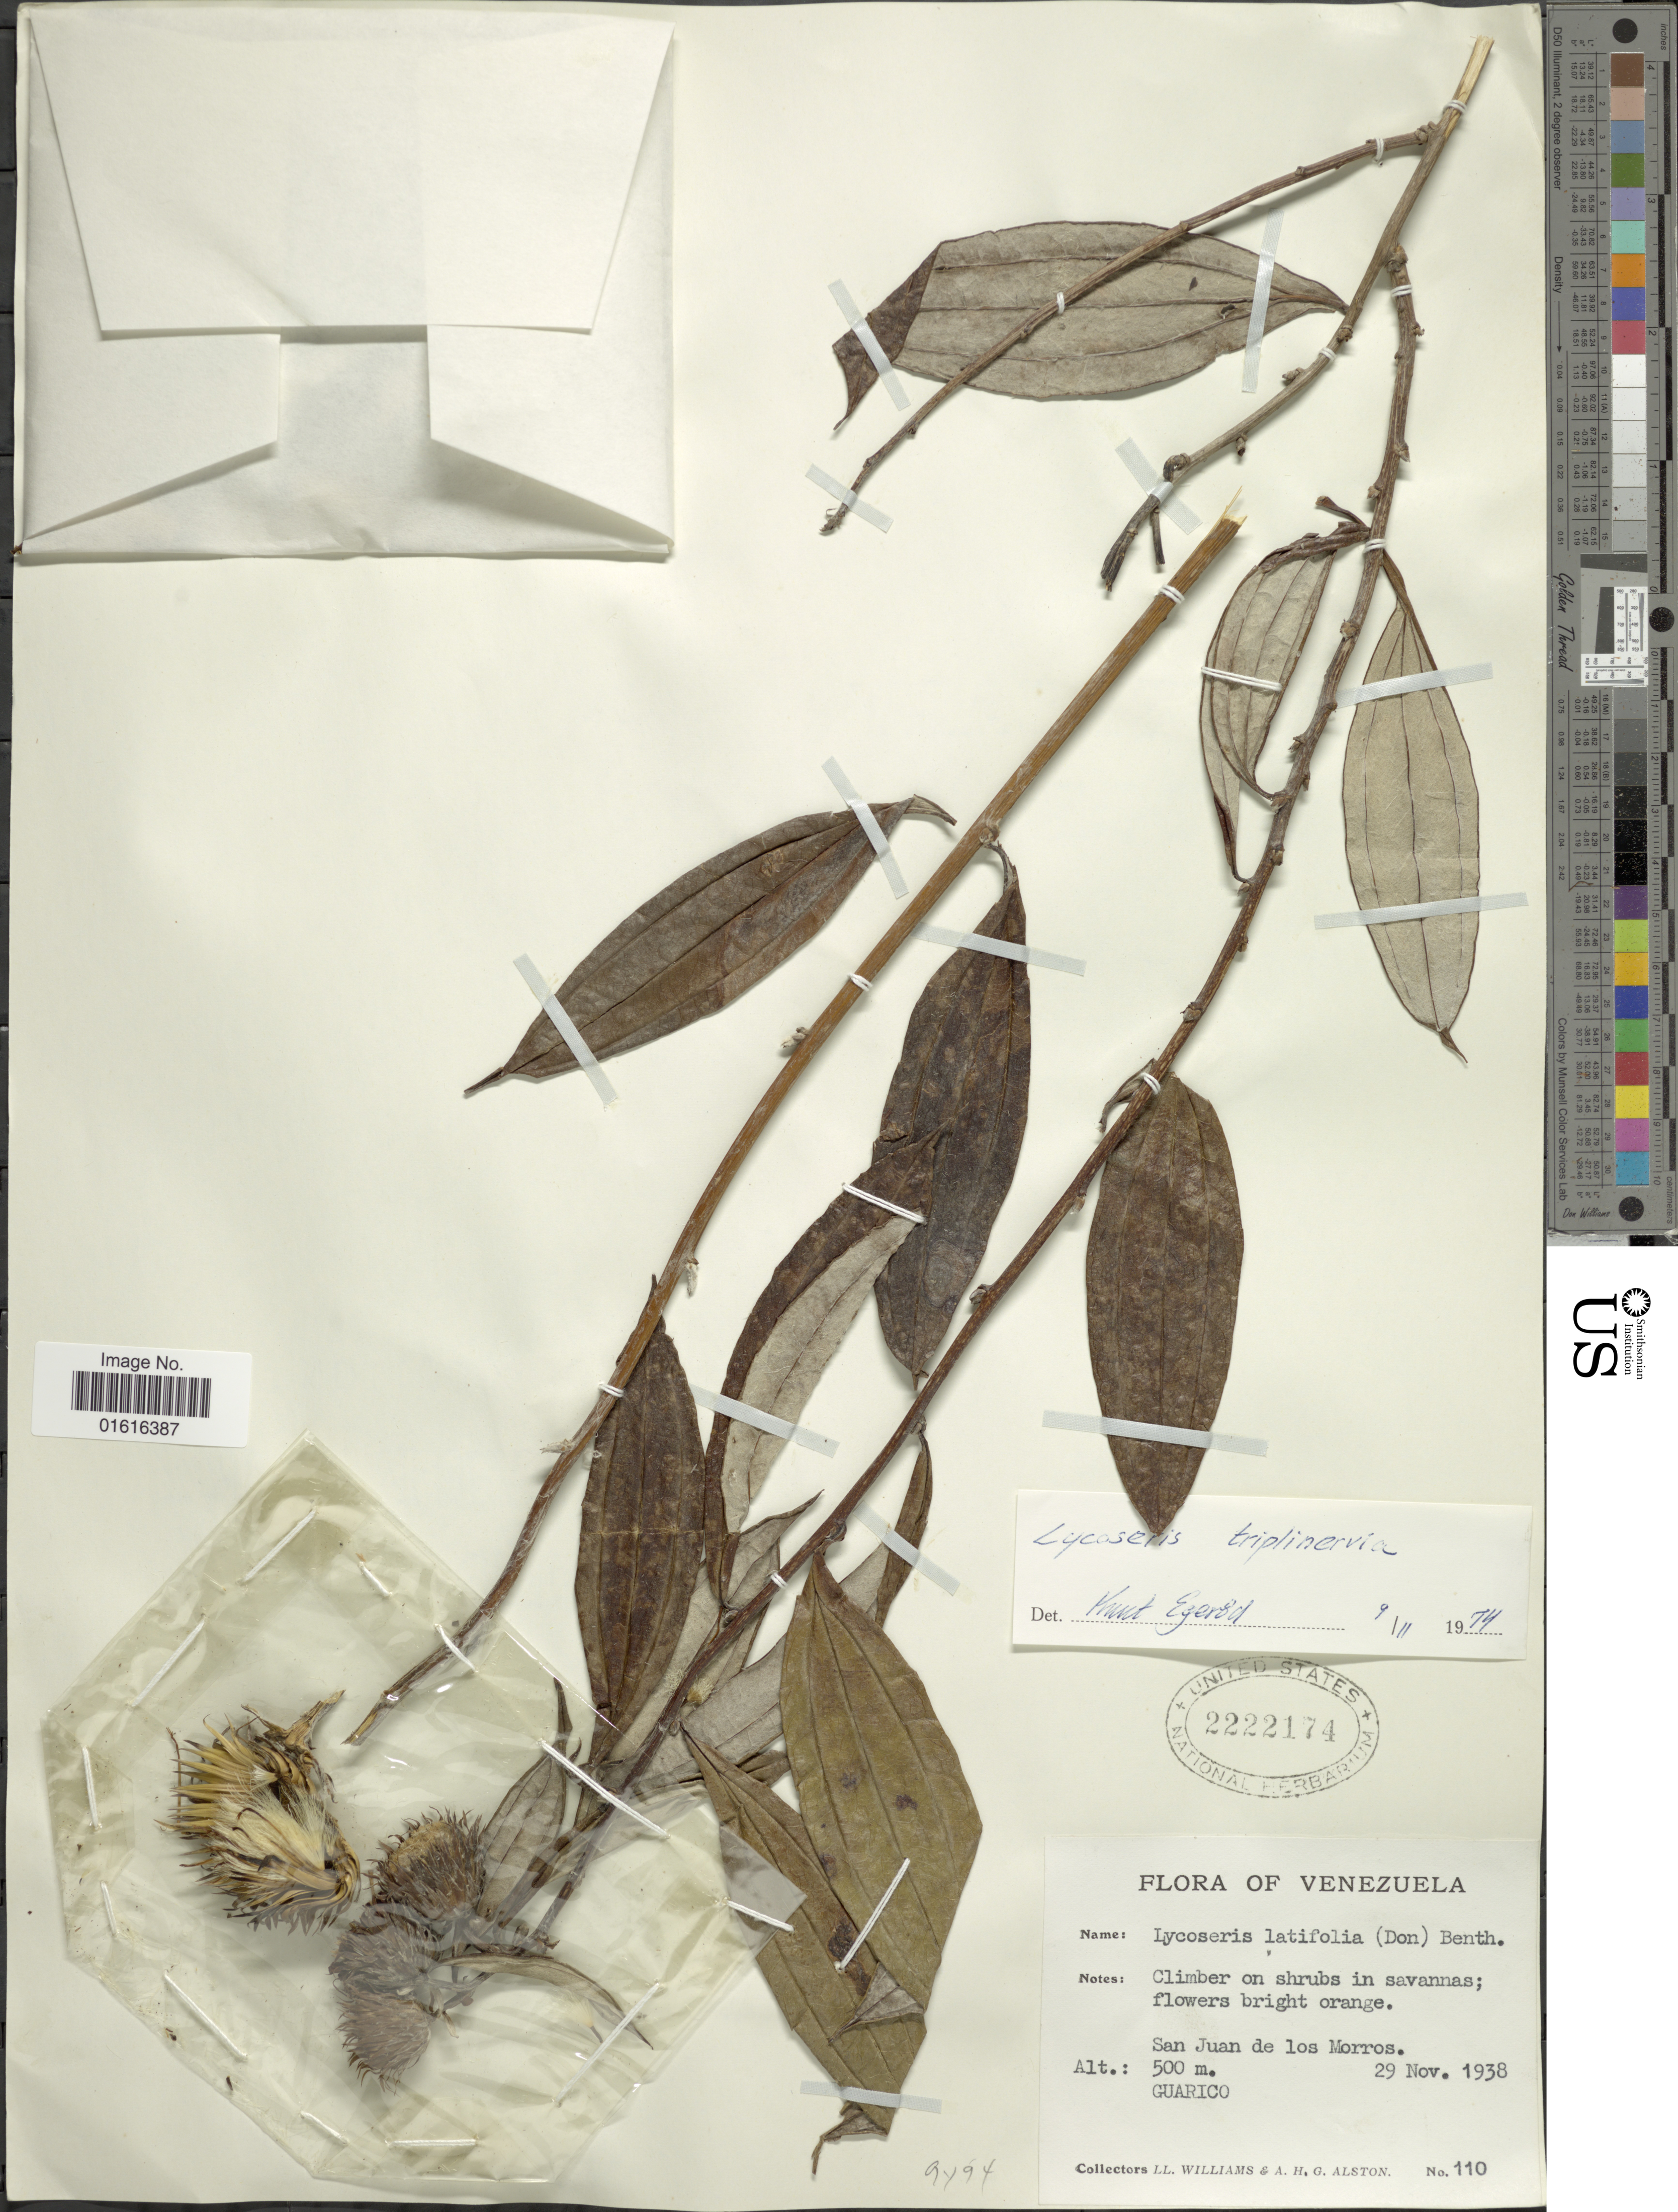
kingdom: Plantae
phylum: Tracheophyta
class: Magnoliopsida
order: Asterales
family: Asteraceae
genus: Lycoseris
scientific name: Lycoseris triplinervia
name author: Less.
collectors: Ll. Williams & A. H. Alston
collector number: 110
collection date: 1938-11-29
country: Venezuela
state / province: Guárico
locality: San Juan de los Morros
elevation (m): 500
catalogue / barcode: US 2222174